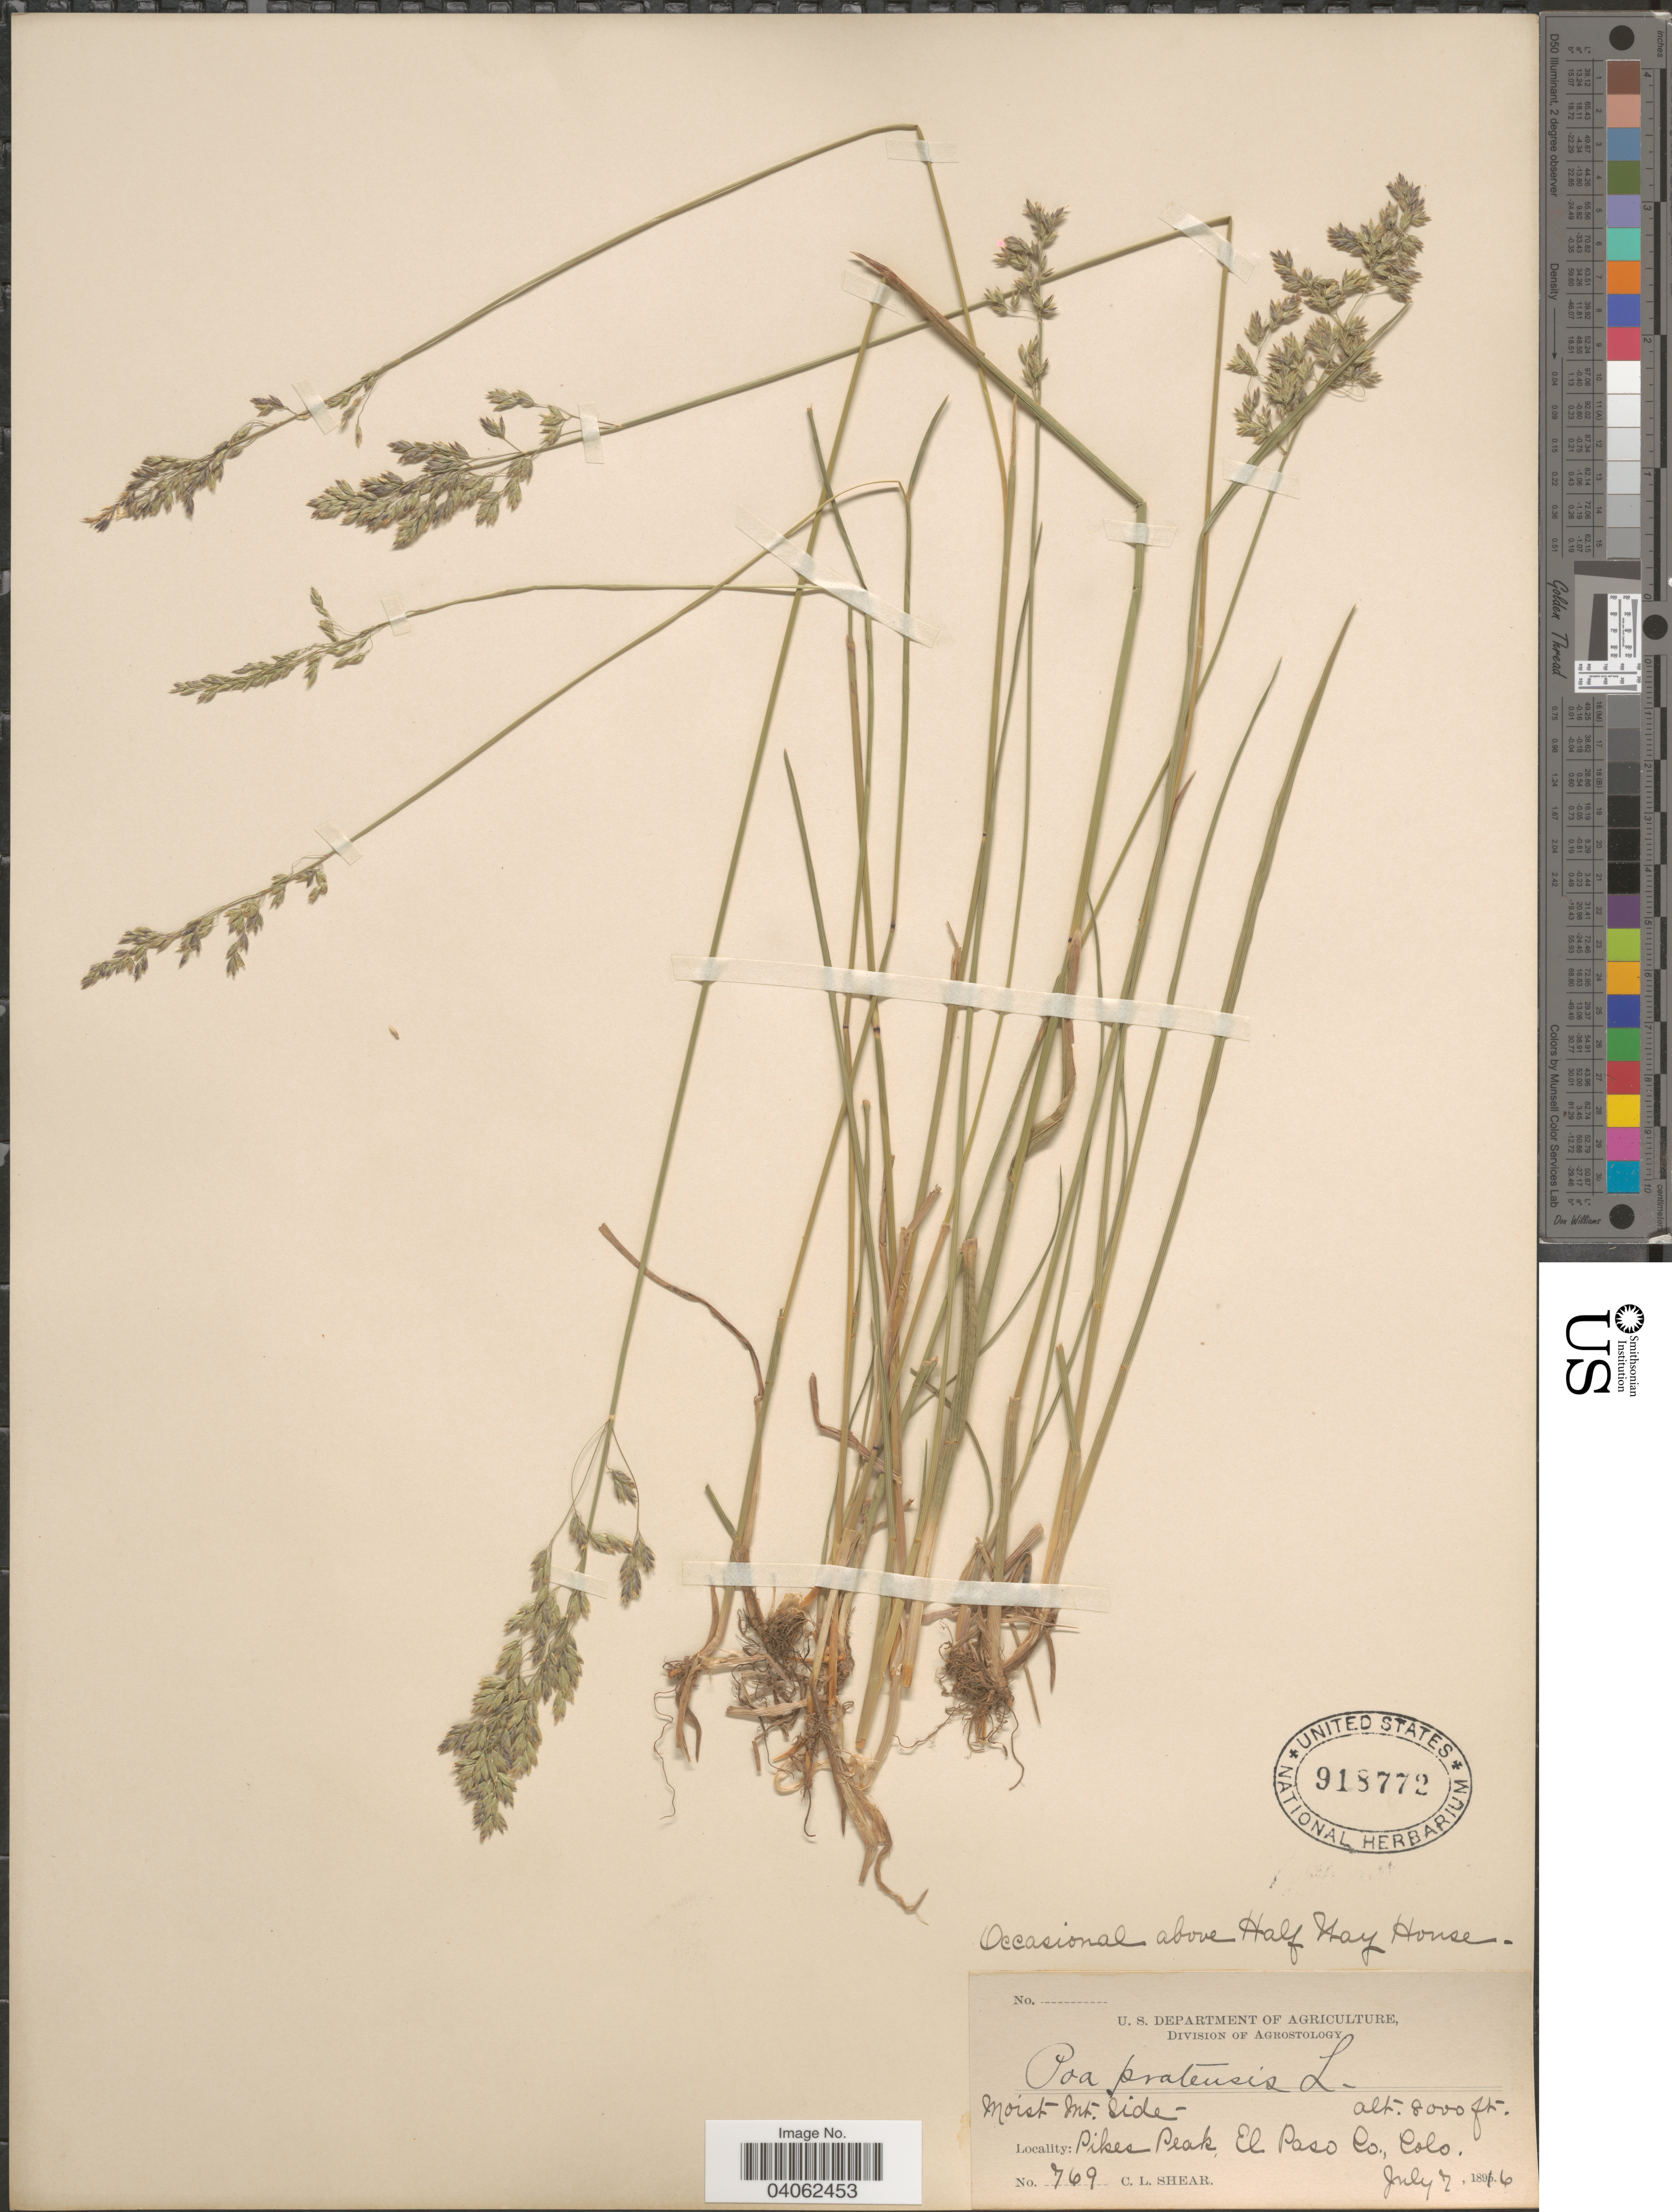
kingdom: Plantae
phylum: Tracheophyta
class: Liliopsida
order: Poales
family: Poaceae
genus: Poa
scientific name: Poa pratensis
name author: L.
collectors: C. L. Shear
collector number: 769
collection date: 1896-07-07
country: United States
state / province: Colorado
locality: Above Half Way House. Pikes Peak, El Paso Co.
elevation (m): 2438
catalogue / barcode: US 918772